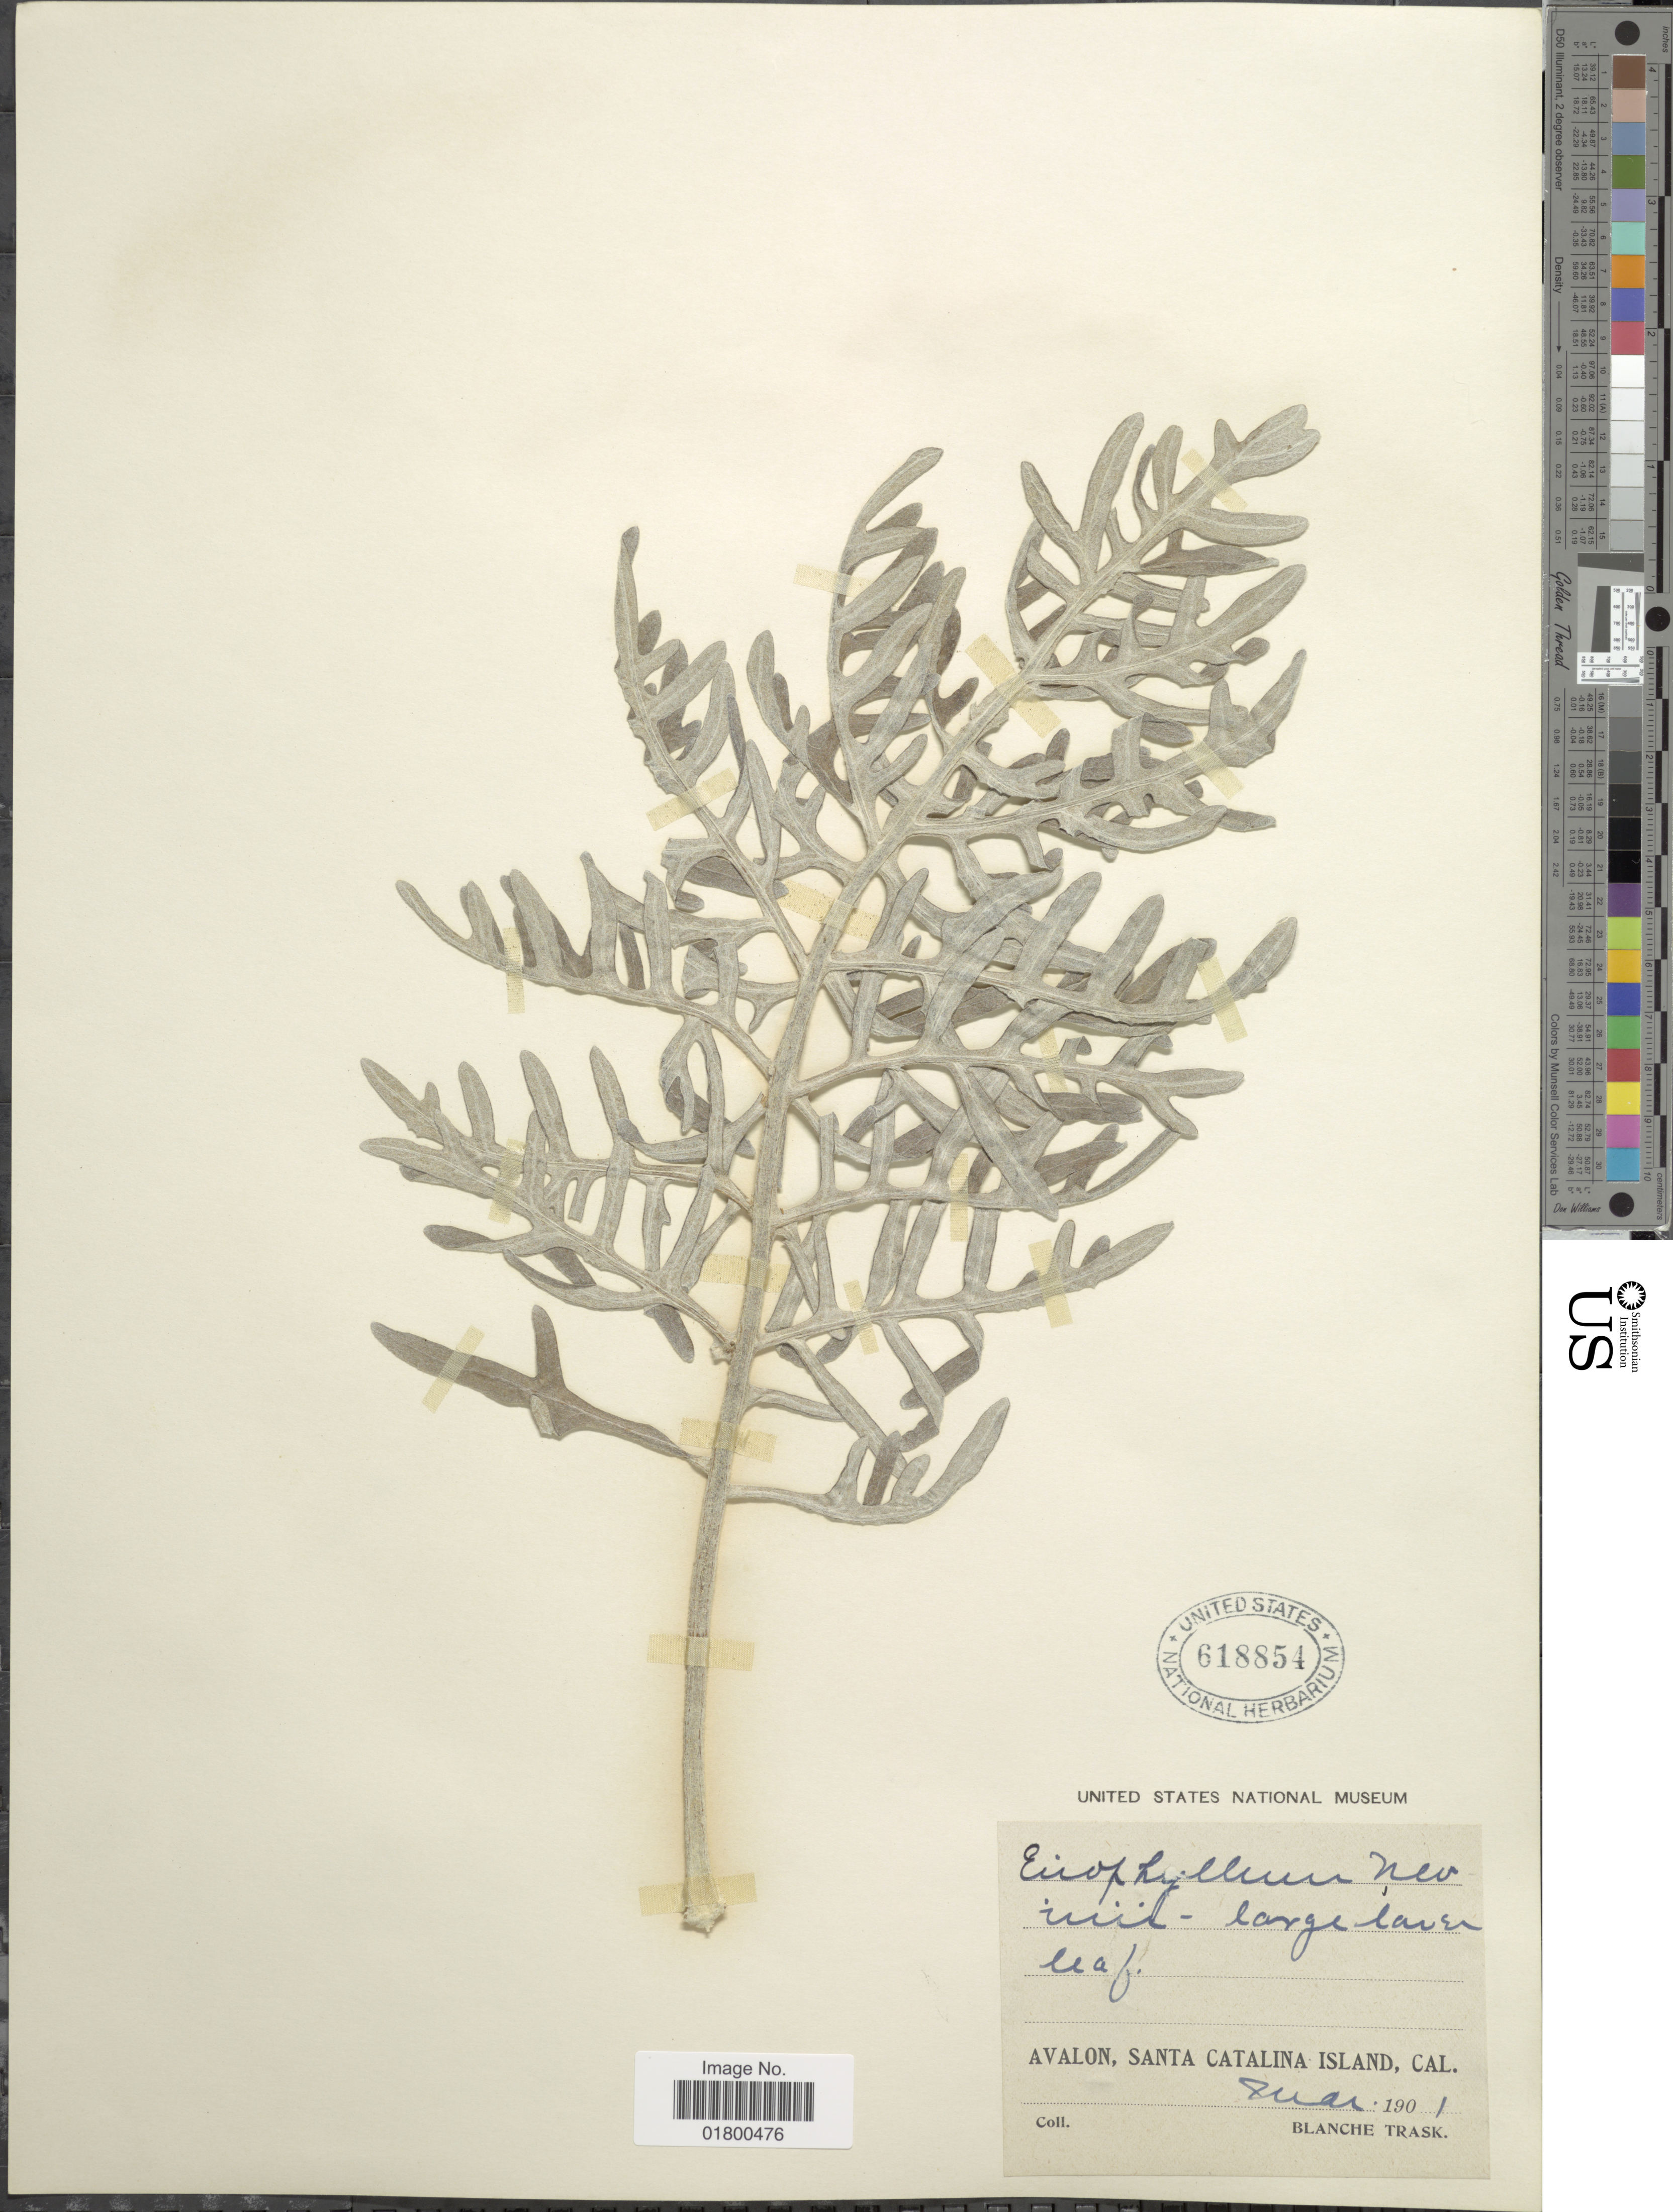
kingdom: Plantae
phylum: Tracheophyta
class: Magnoliopsida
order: Asterales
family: Asteraceae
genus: Eriophyllum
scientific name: Eriophyllum nevinii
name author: A. Gray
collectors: B. Trask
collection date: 1901-03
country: United States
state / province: California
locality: Avalon, Santa Catalana Island, Cal.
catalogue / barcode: US 618854